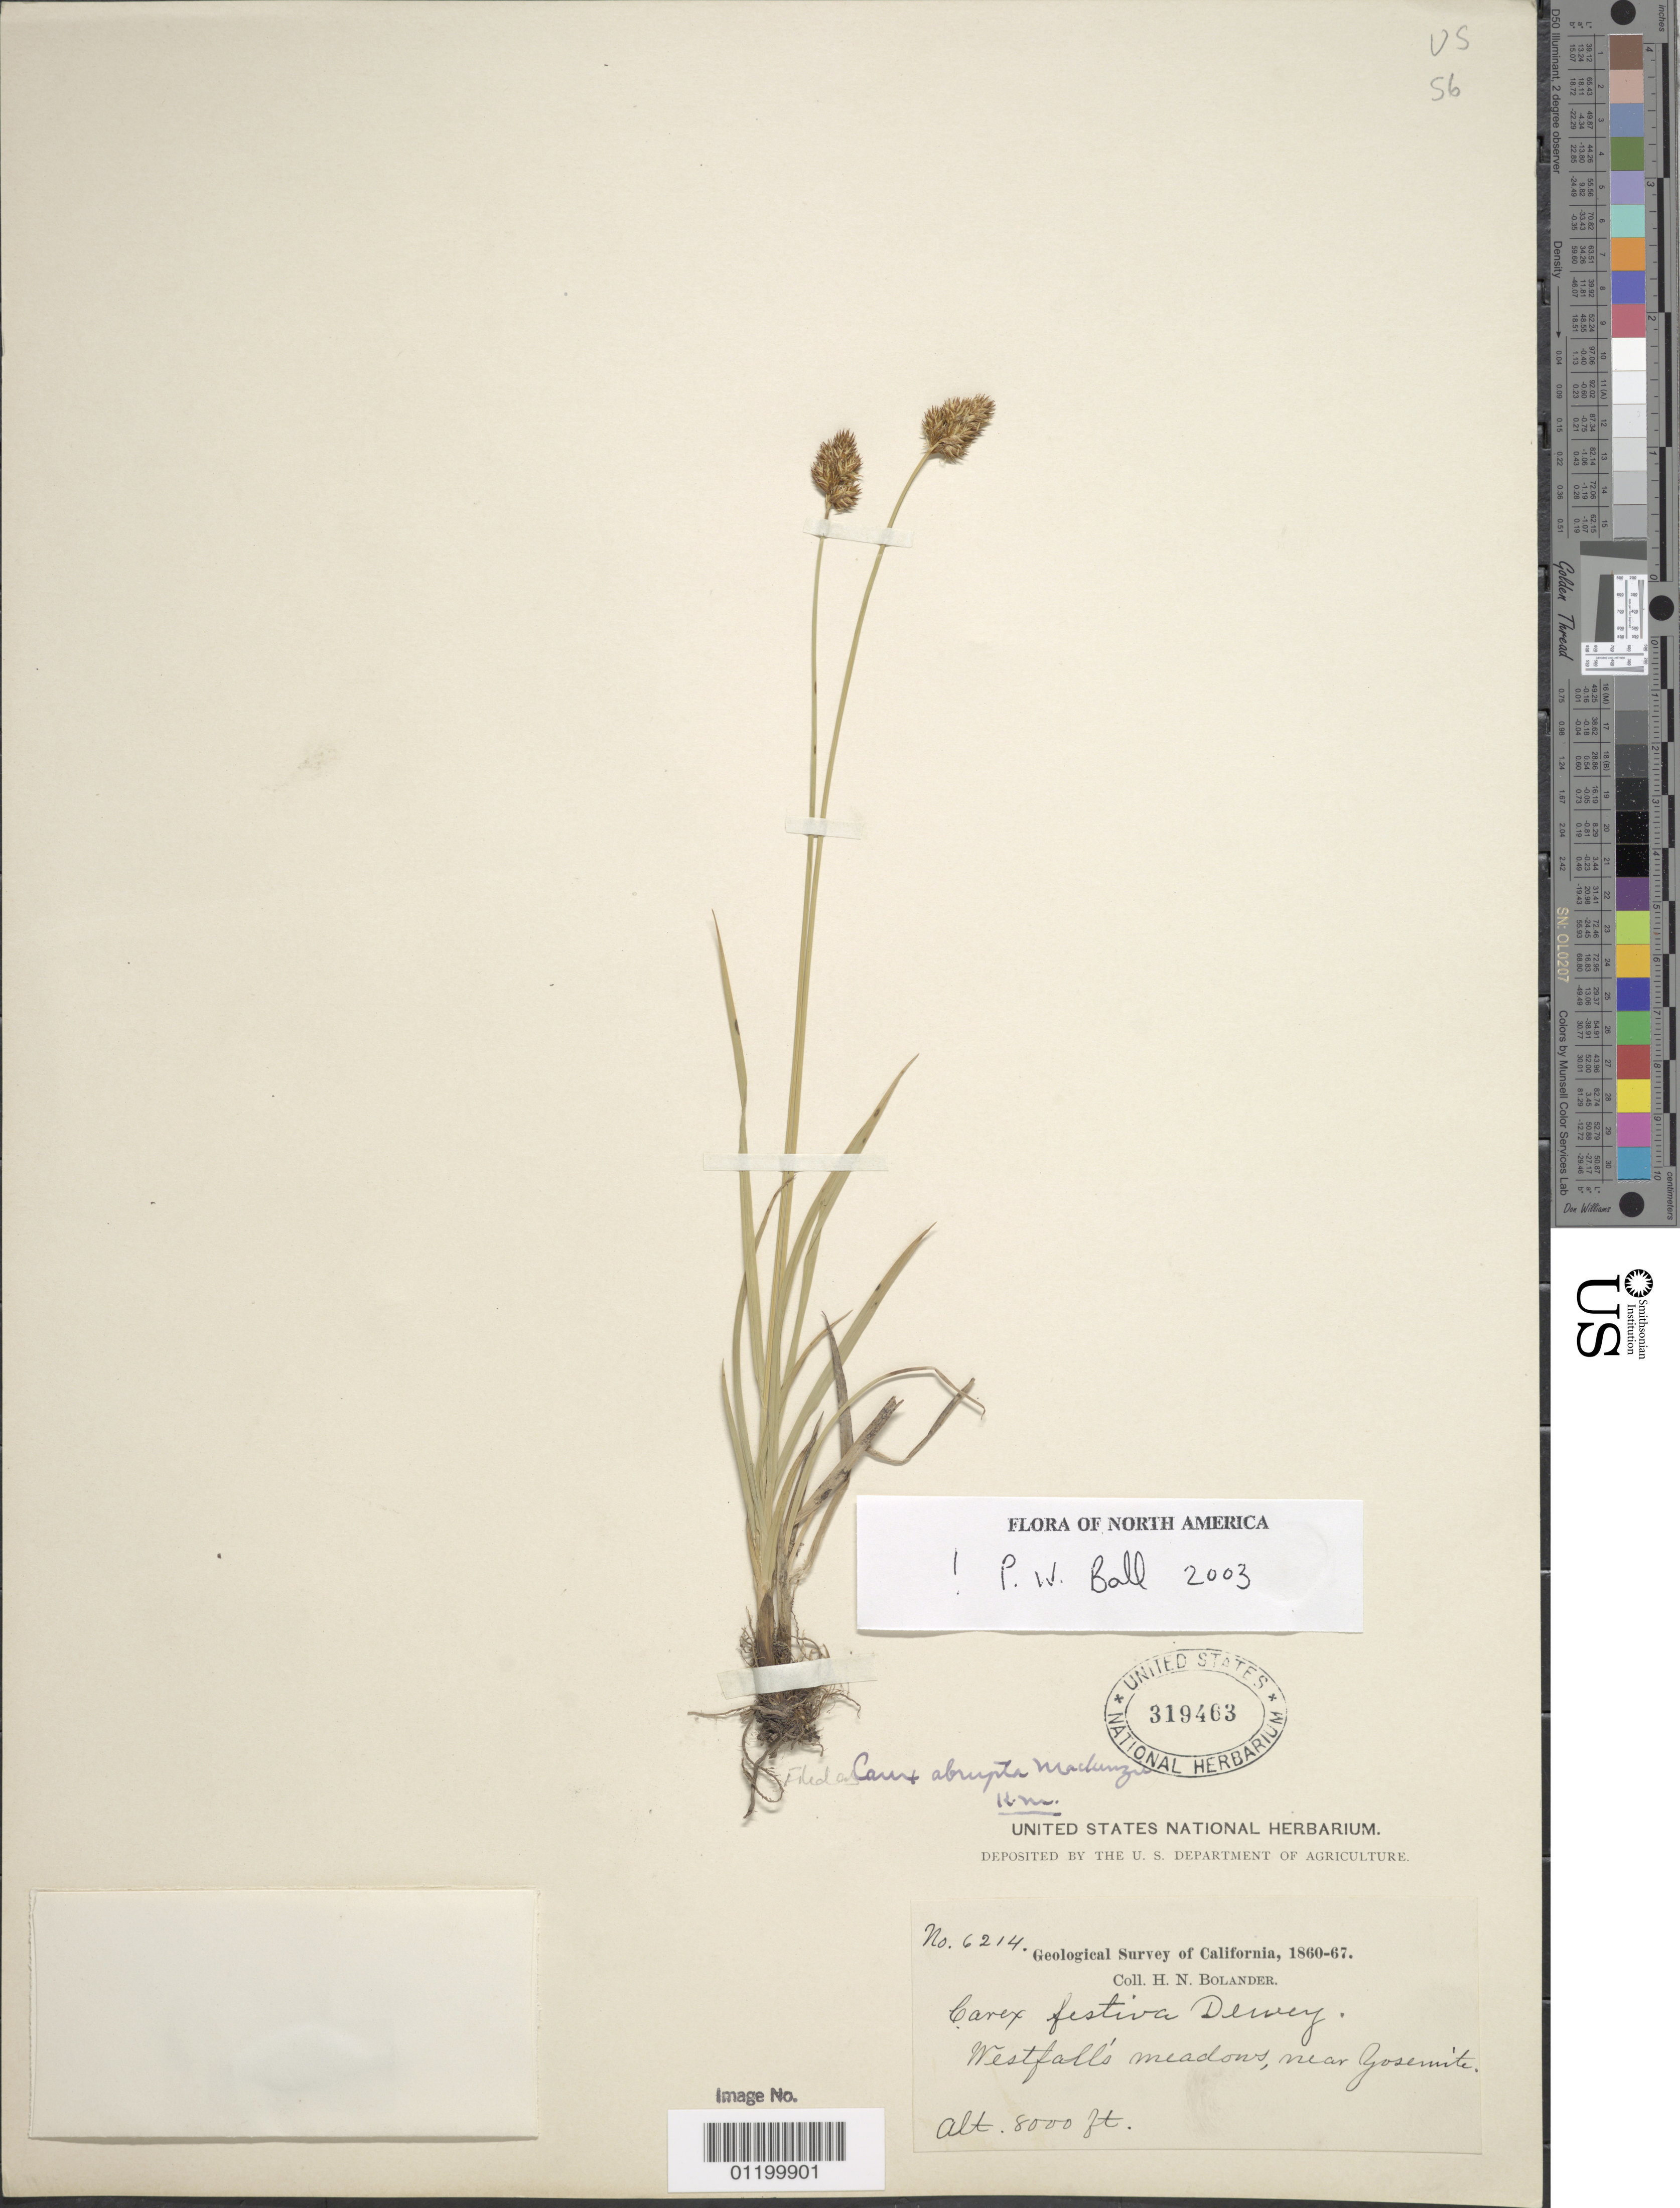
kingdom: Plantae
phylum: Tracheophyta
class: Liliopsida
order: Poales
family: Cyperaceae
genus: Carex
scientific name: Carex abrupta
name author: Mack.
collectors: H. Bolander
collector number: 6214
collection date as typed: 1860 to -- -- 1867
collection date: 1860/1867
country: United States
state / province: California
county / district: Mariposa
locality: Westfall's Meadows, near Yosemite.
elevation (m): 2438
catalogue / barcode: US 319463